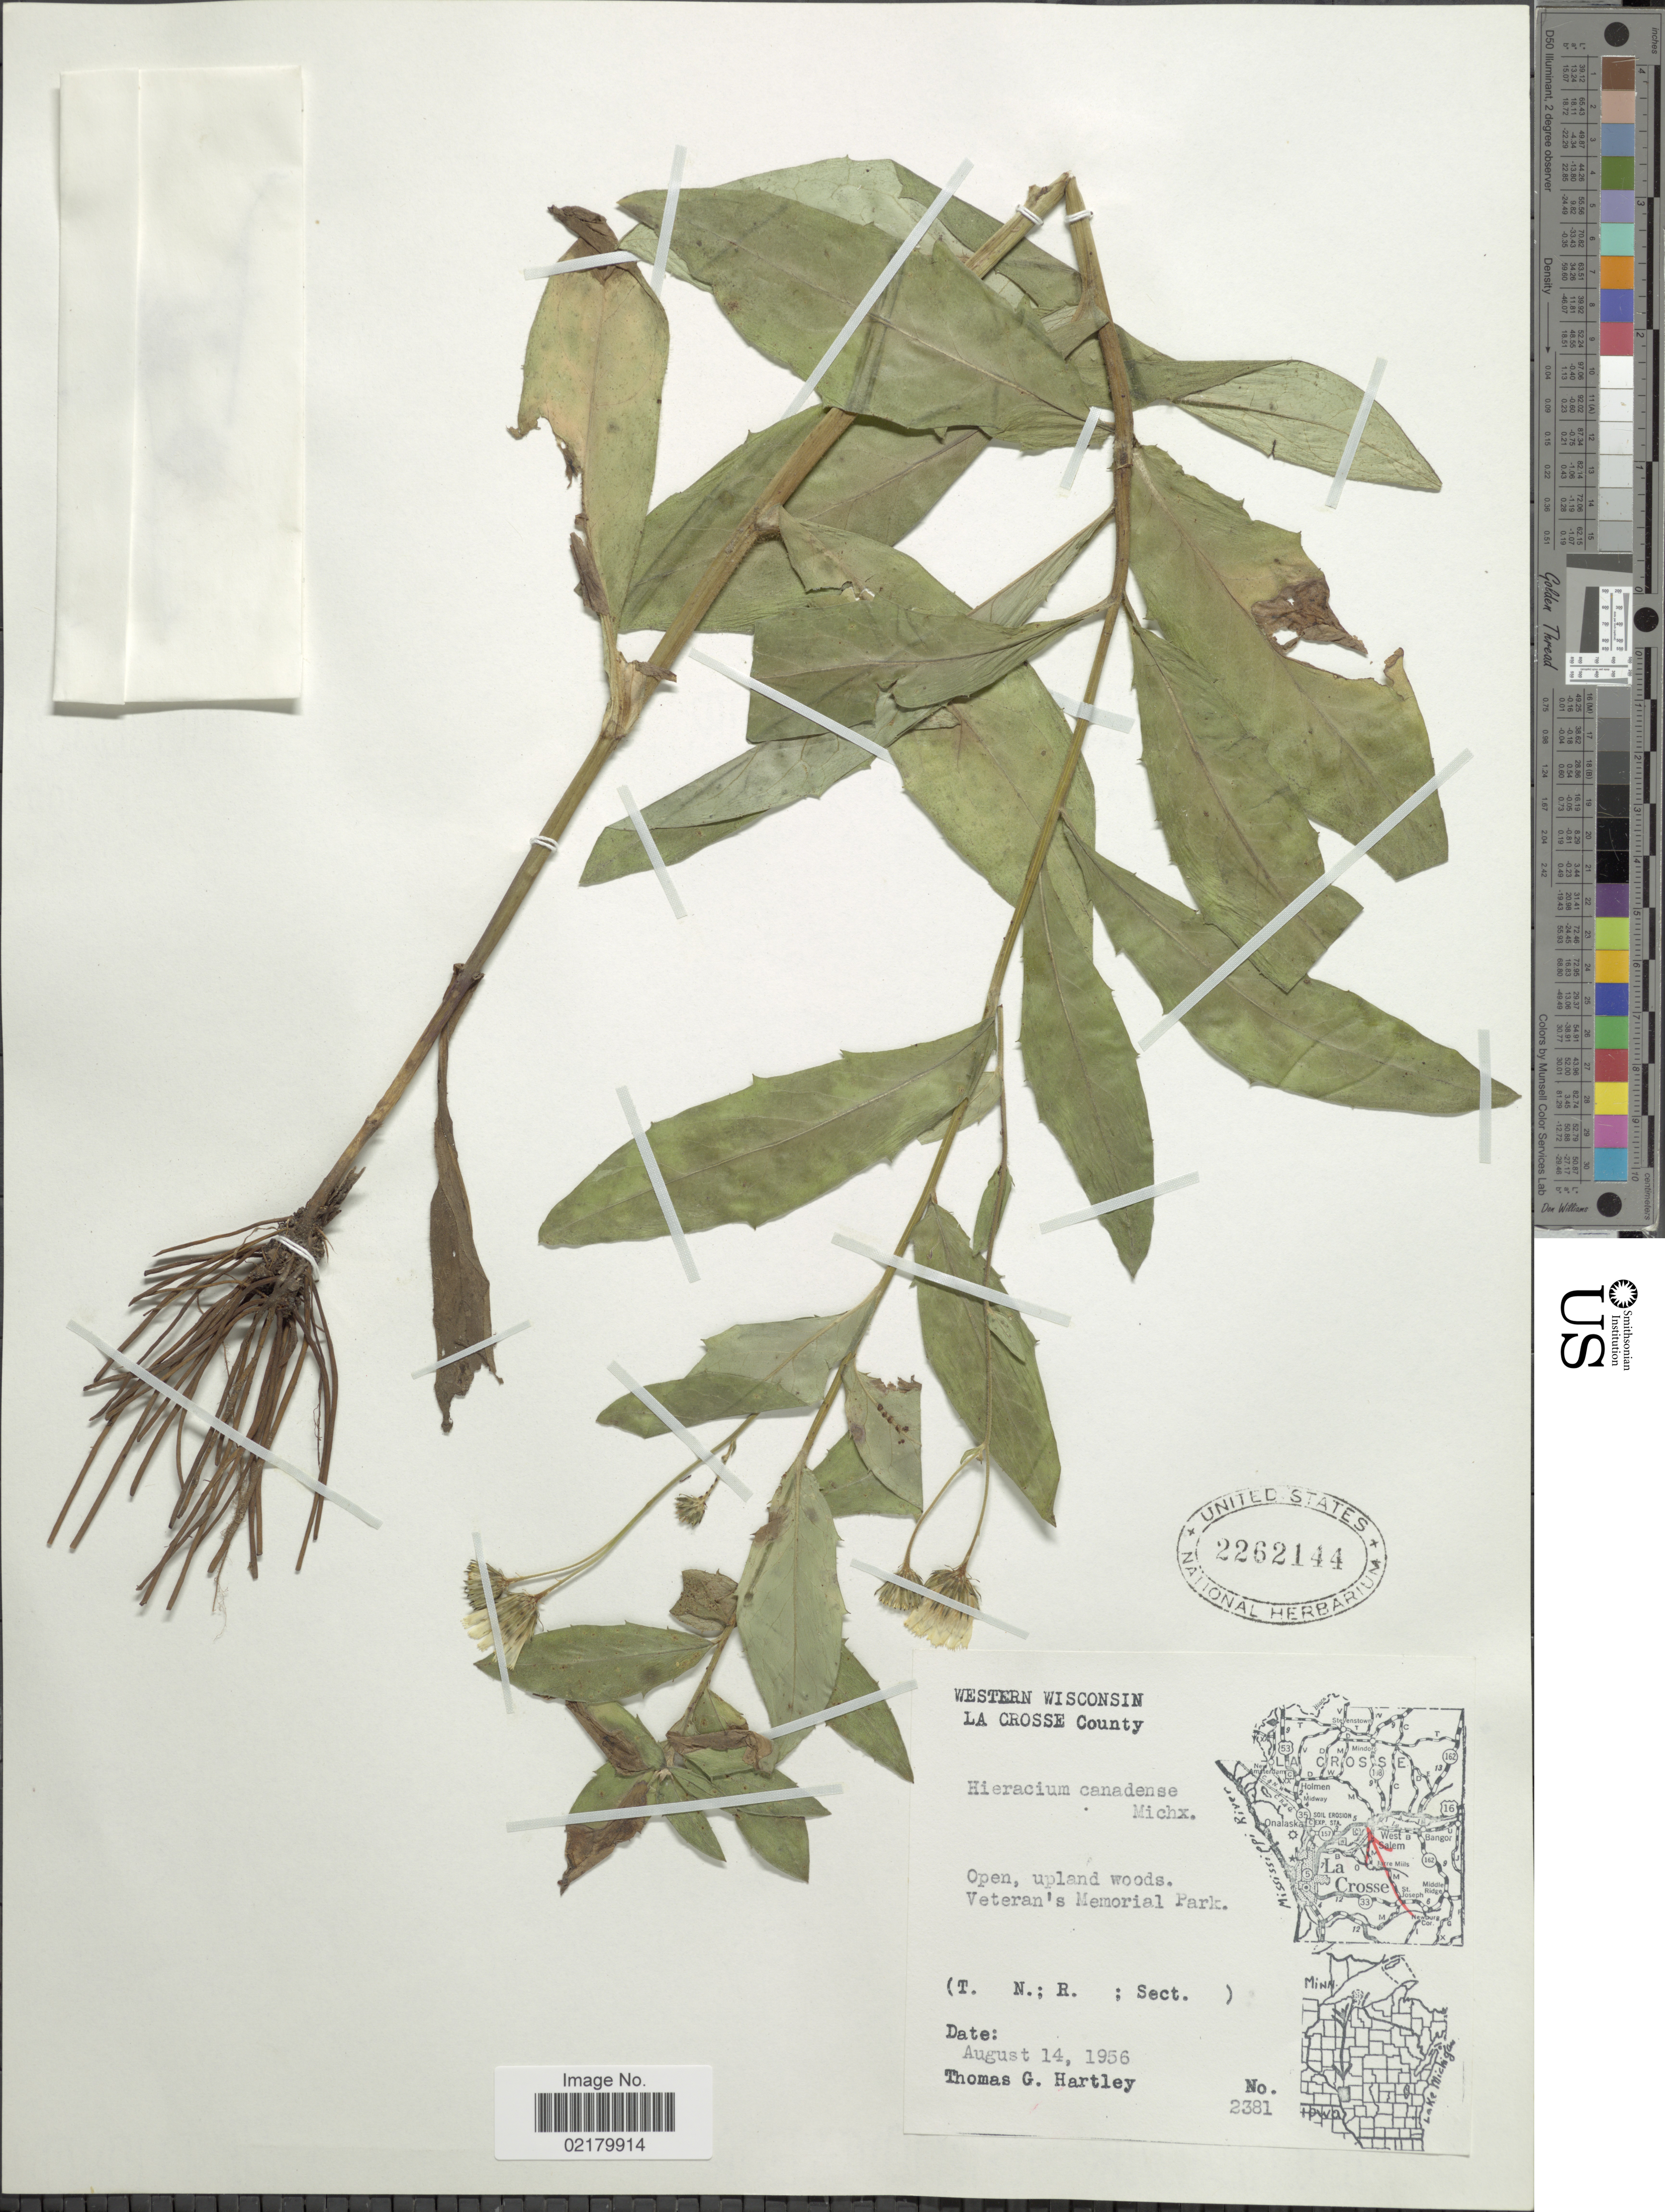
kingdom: Plantae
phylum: Tracheophyta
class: Magnoliopsida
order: Asterales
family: Asteraceae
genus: Hieracium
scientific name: Hieracium canadense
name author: Michx.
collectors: T. G. Hartley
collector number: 2381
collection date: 1956-08-14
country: United States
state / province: Wisconsin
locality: Western Wisconsin, la Crosse County, Open, uplands woods. Veteran's Memorial Park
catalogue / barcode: US 2262144